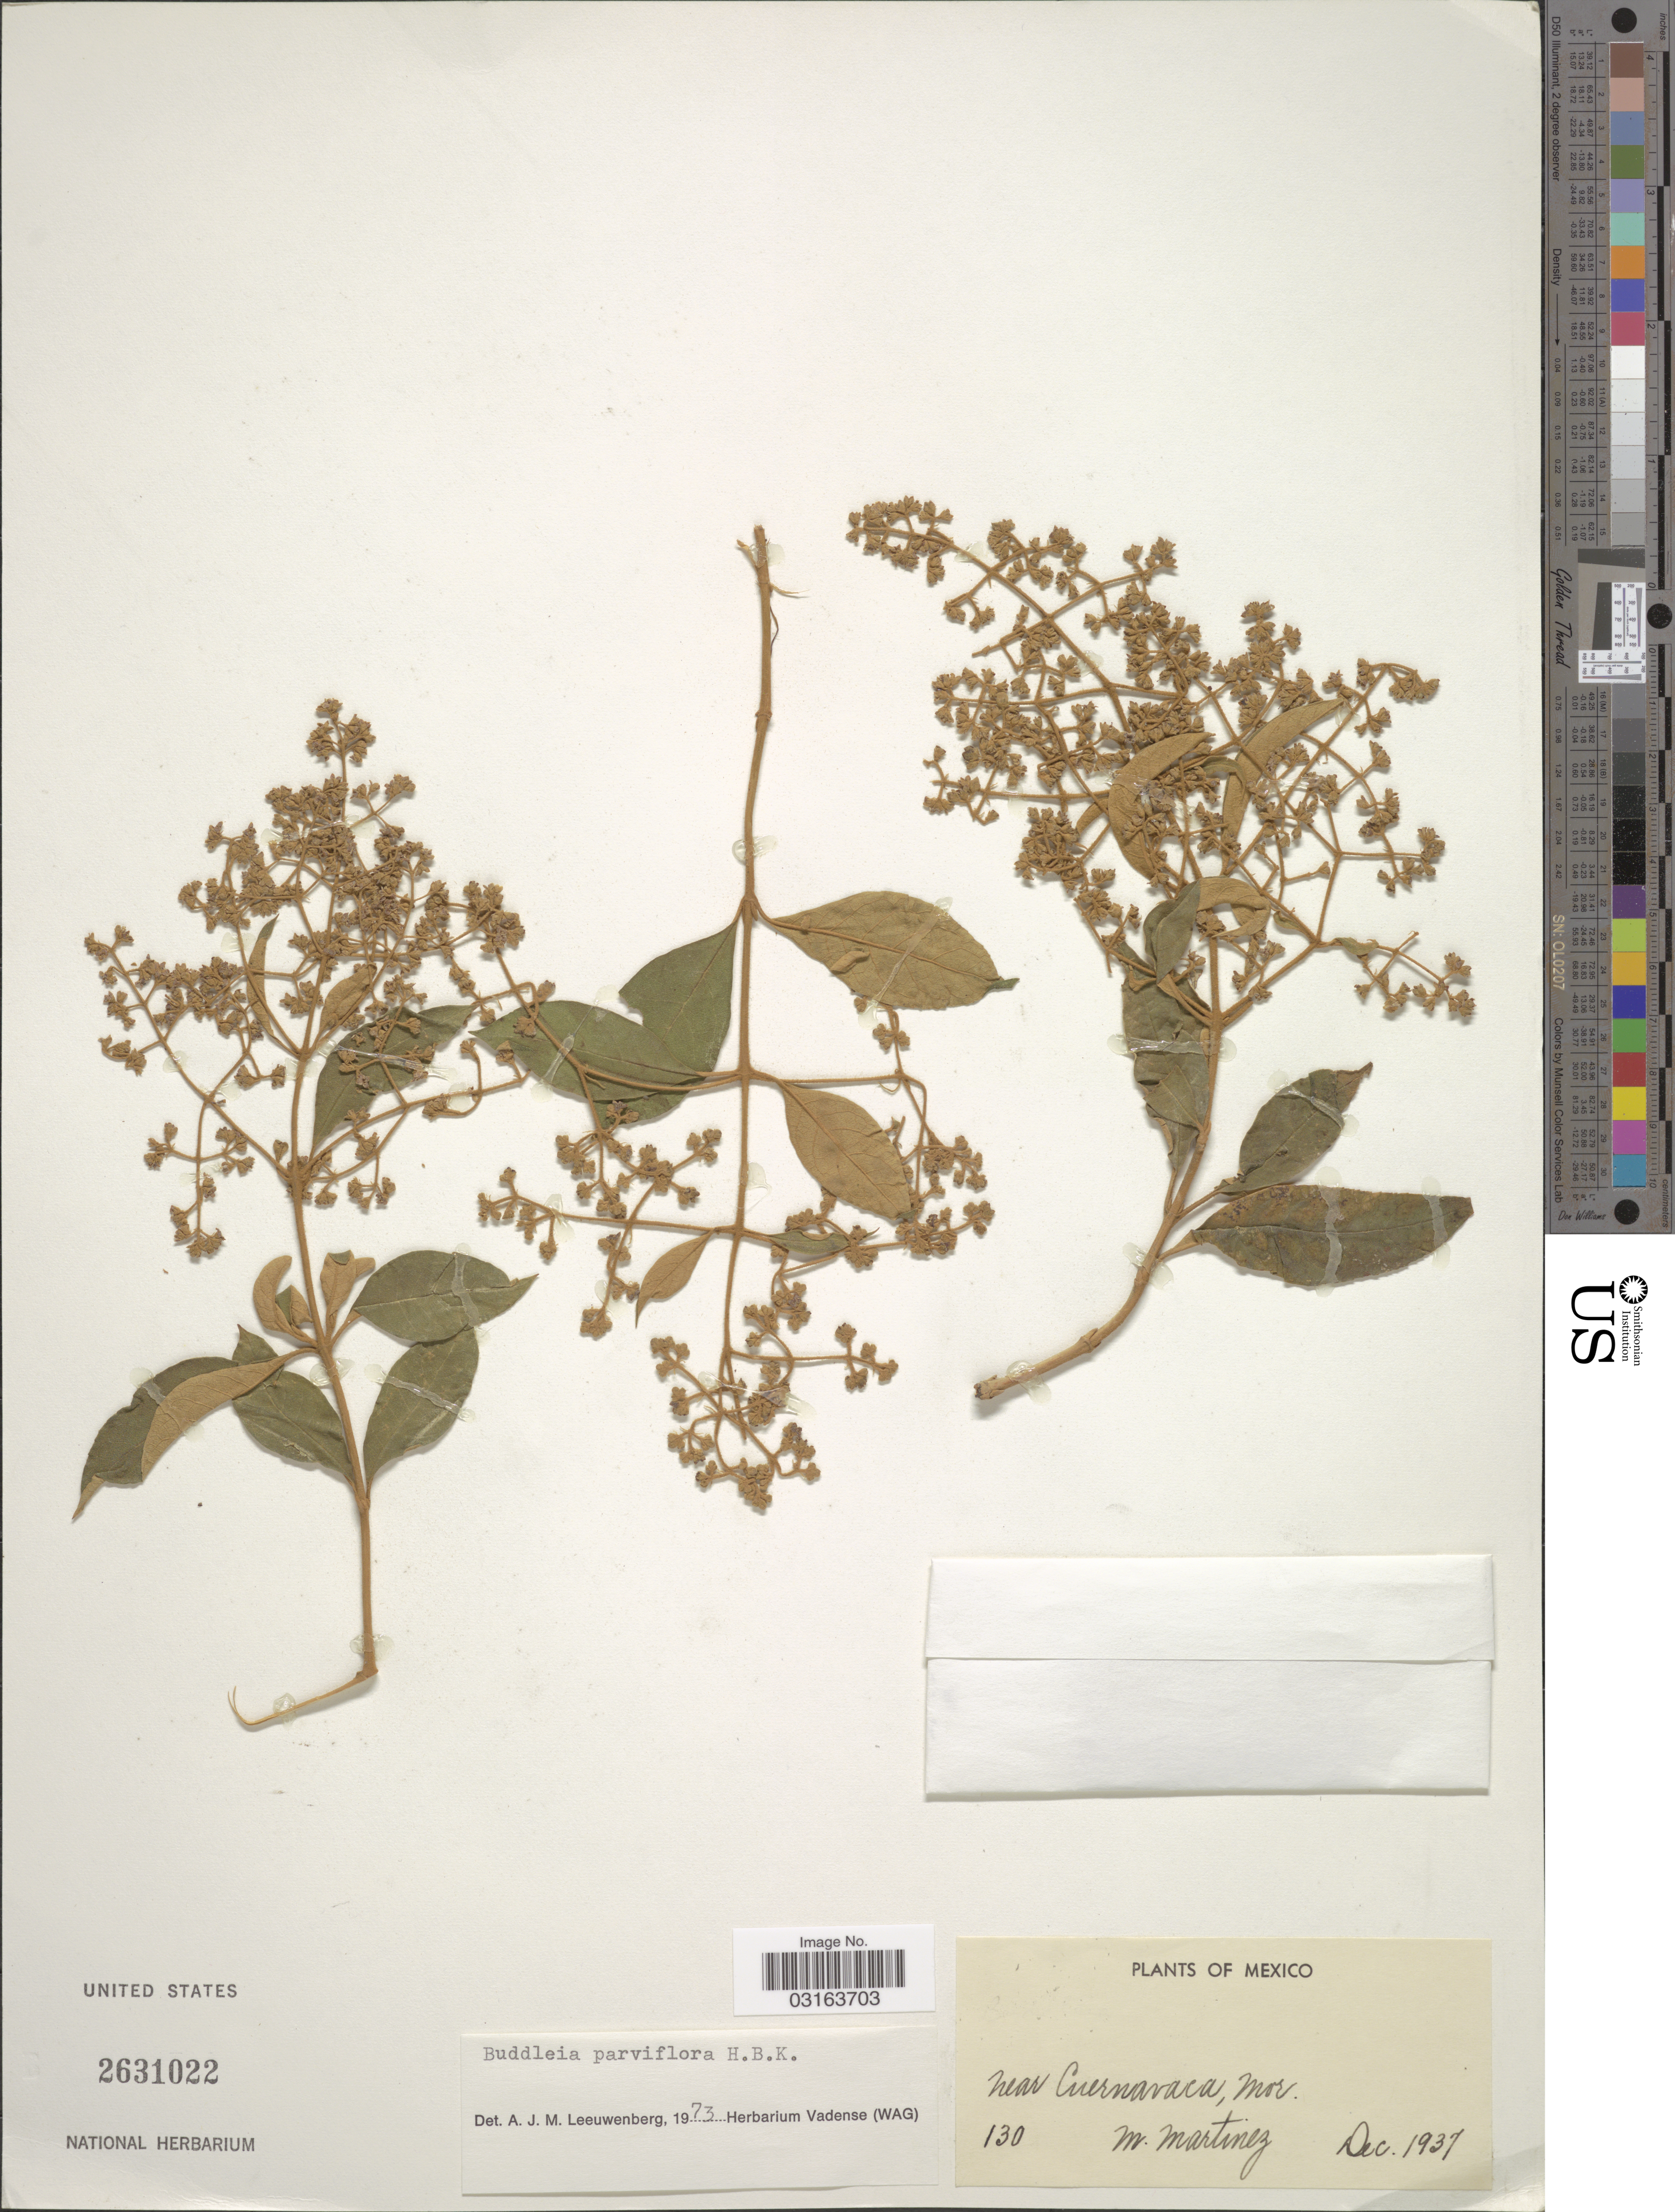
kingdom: Plantae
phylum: Tracheophyta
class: Magnoliopsida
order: Lamiales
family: Scrophulariaceae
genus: Buddleja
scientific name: Buddleja parviflora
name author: Kunth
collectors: M. Martínez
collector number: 130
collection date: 1937-12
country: Mexico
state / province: Morelos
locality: Near Cuernavaca.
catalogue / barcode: US 2631022